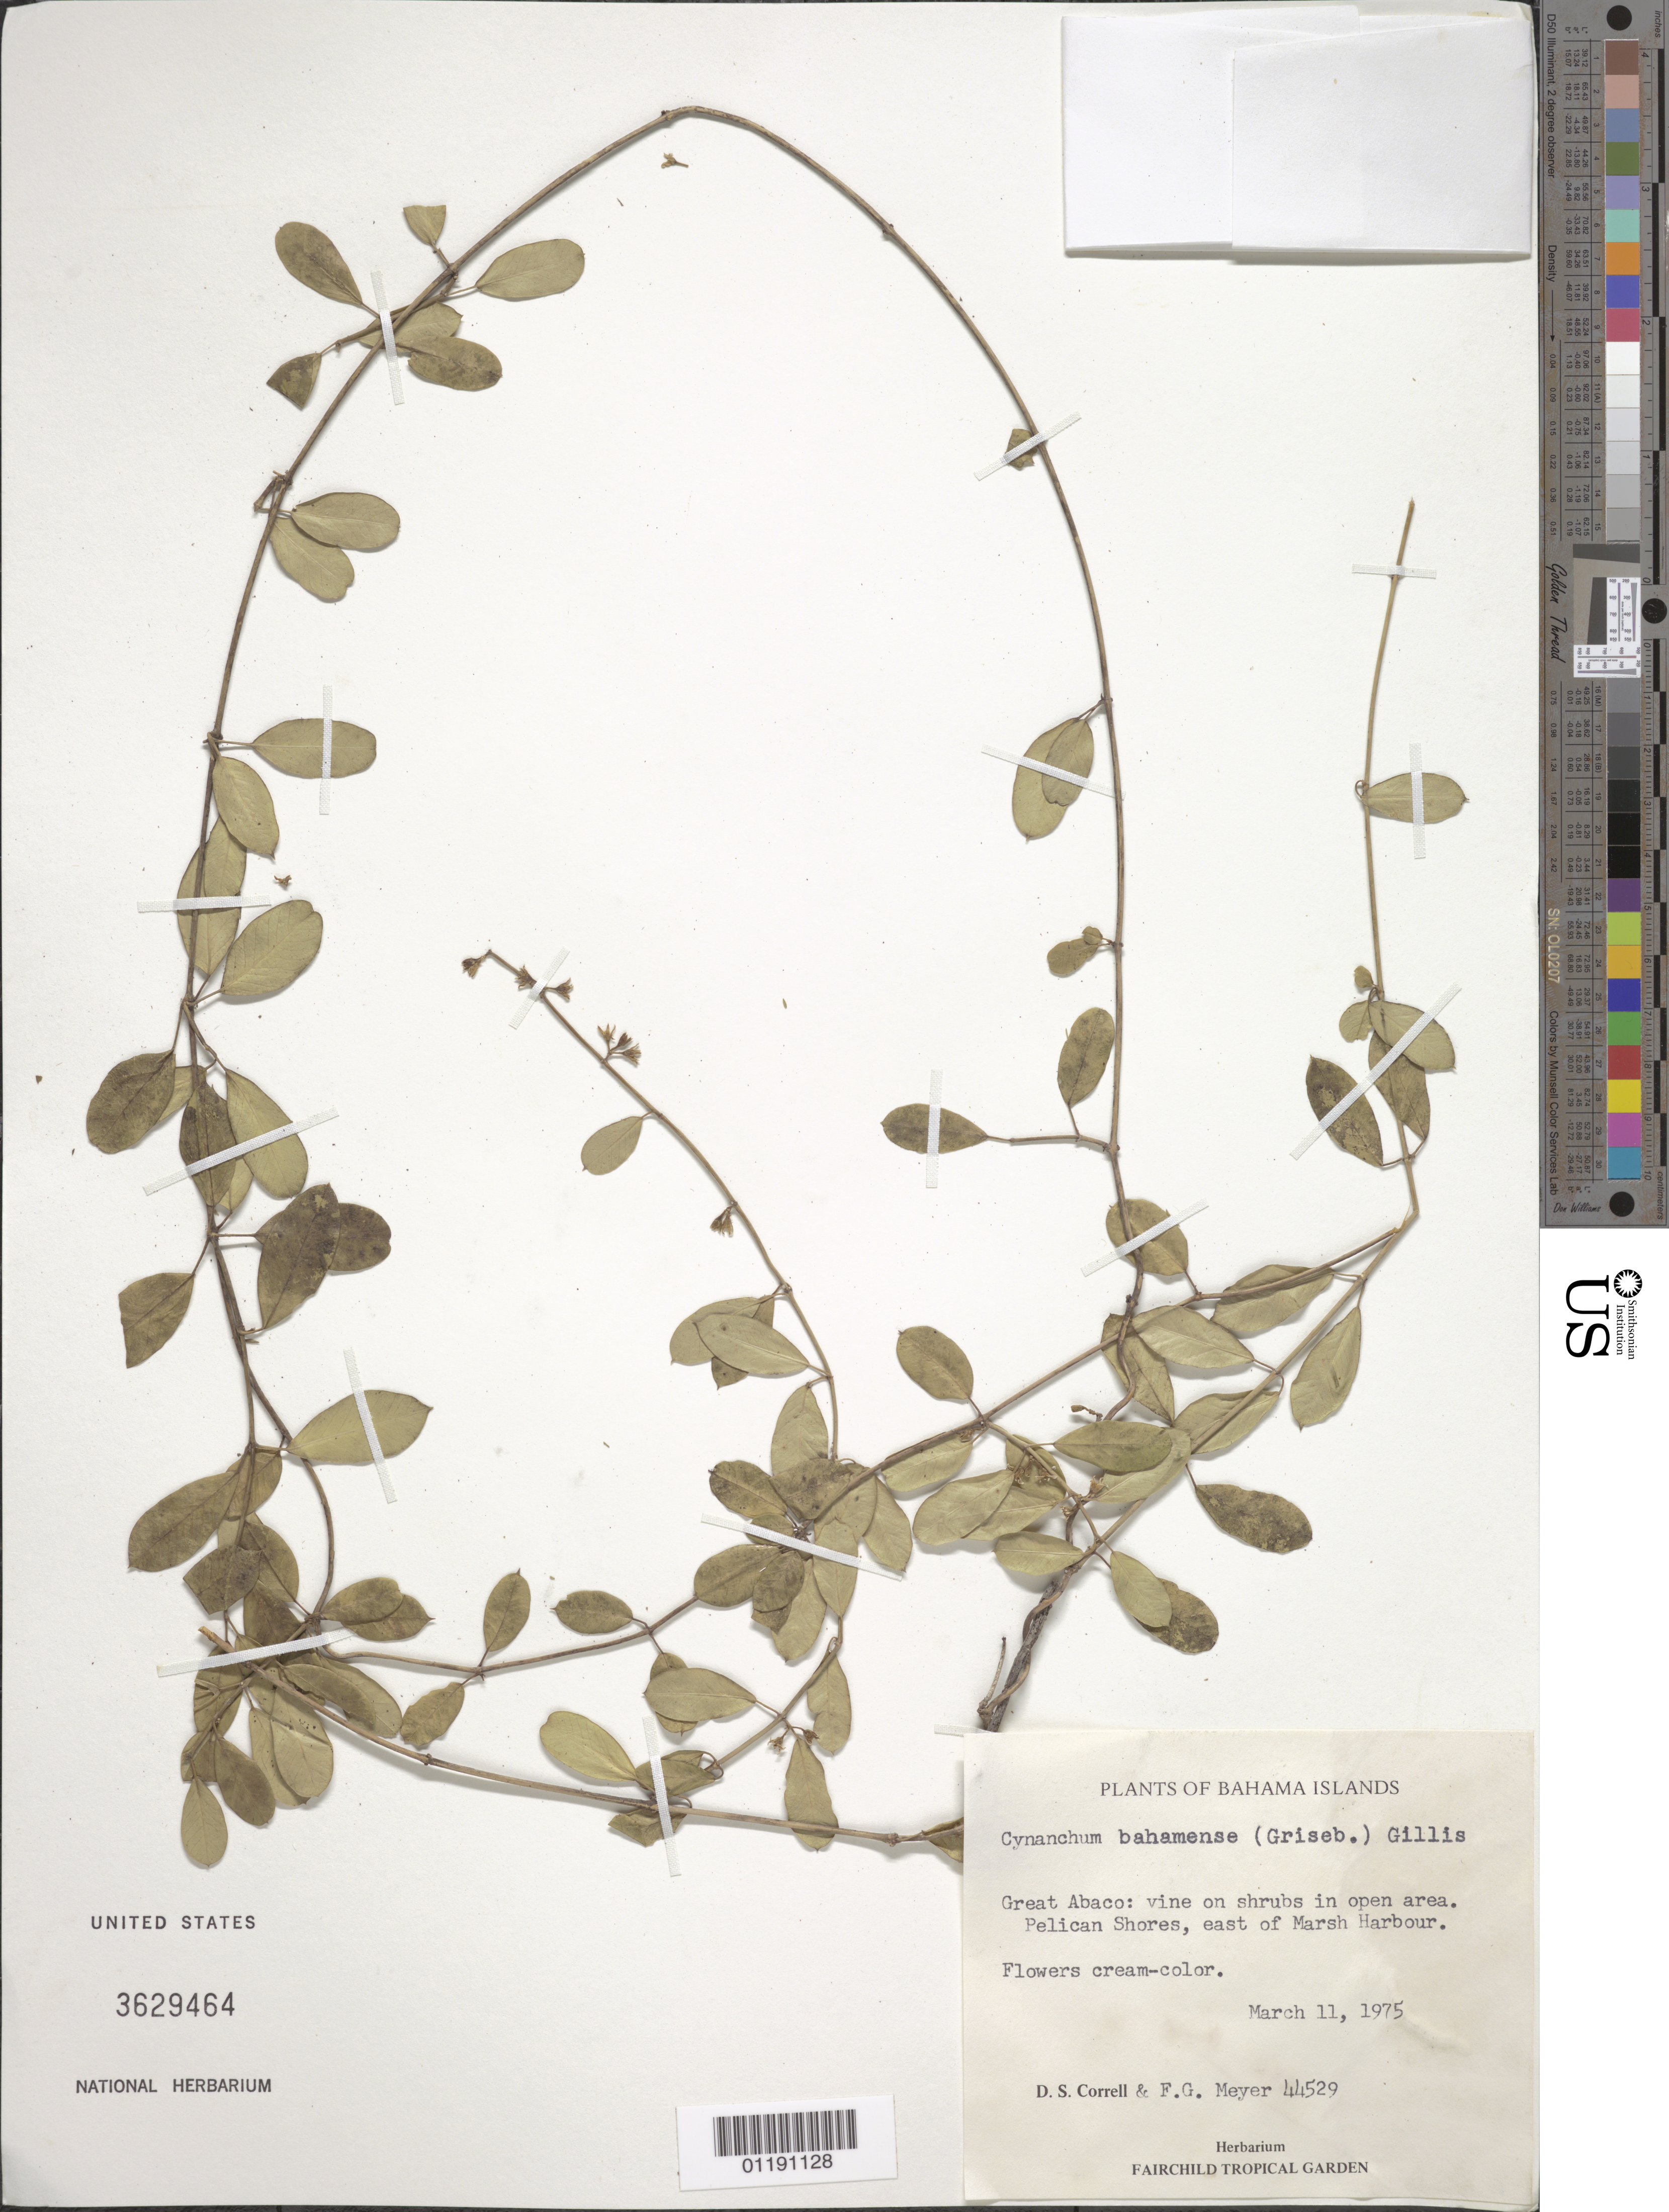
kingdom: Plantae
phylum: Tracheophyta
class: Magnoliopsida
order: Gentianales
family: Apocynaceae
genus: Cynanchum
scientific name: Cynanchum bahamense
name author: (Griseb.) Gillis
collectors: D. S. Correll & F. G. Meyer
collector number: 44529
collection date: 1975-03-11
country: Bahamas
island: Great Abaco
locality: In open area, Pelican Shores, E of Marsh Harbour.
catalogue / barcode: US 3629464